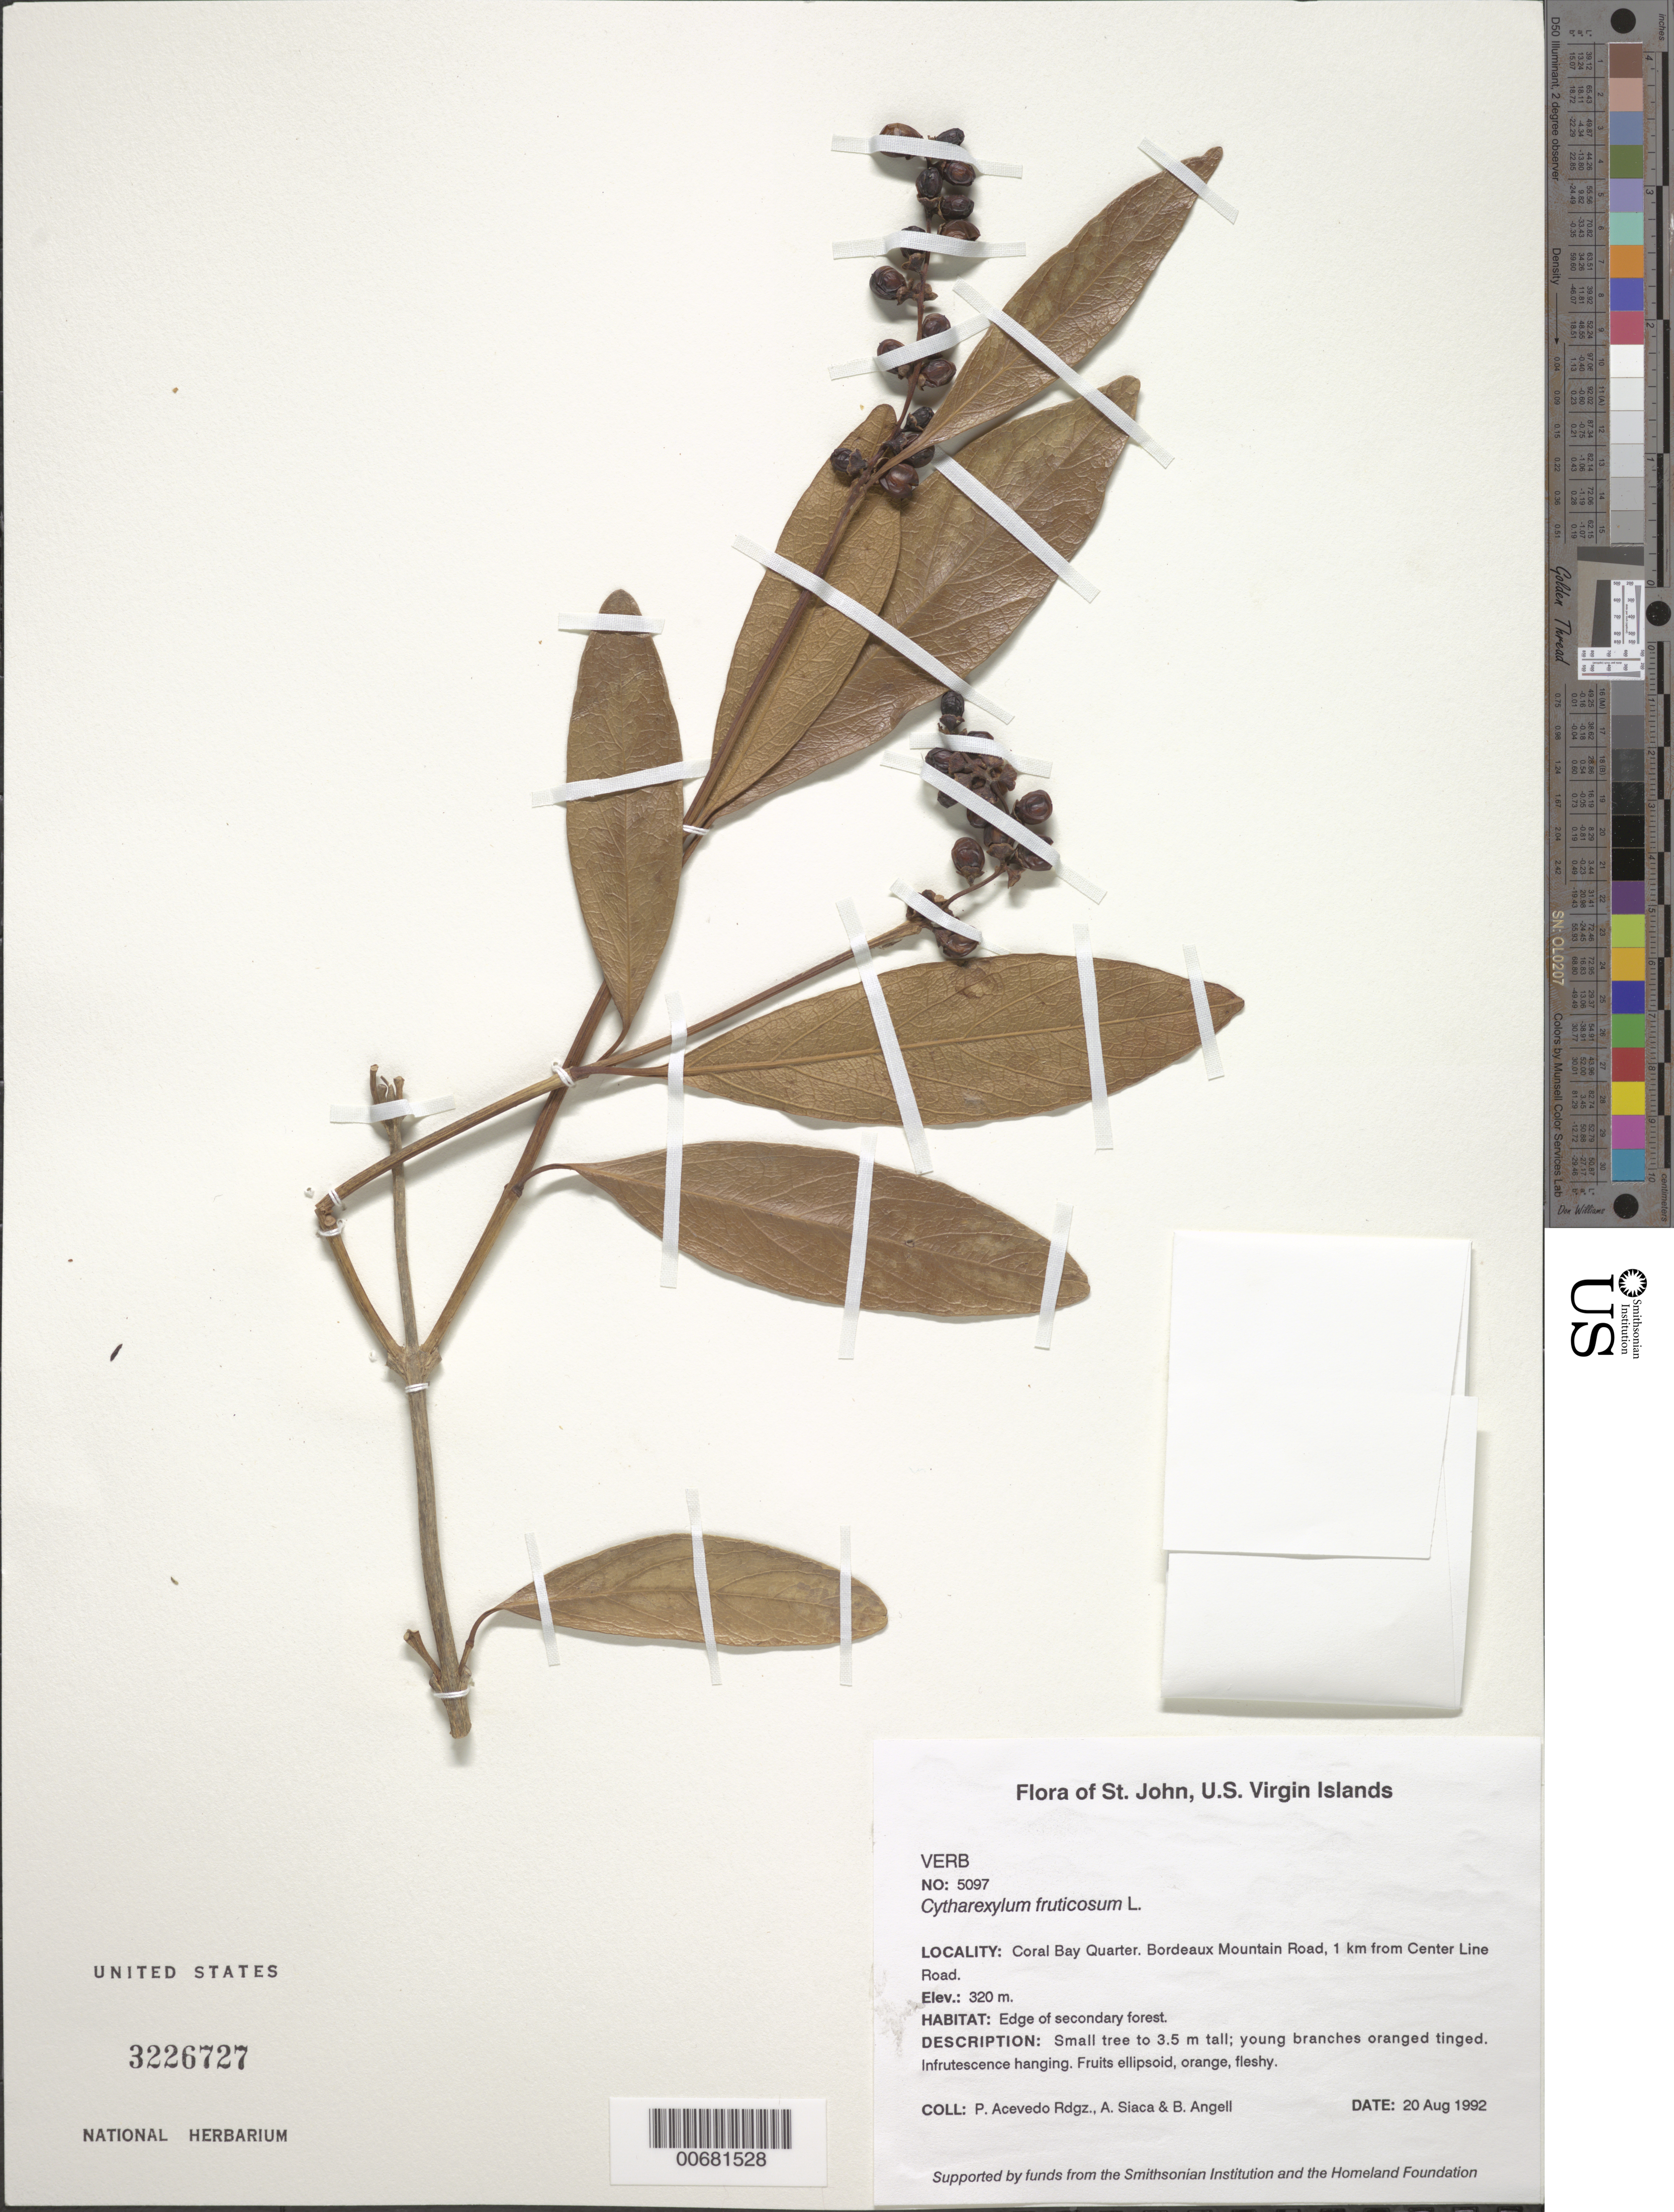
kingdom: Plantae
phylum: Tracheophyta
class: Magnoliopsida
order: Lamiales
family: Verbenaceae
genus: Citharexylum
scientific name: Citharexylum fruticosum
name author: L.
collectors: P. Acevedo-Rodr., A. Siaca & Bobbi Angell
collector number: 5097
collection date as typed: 20 Aug 1992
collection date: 1992-08-20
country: U.S. Virgin Islands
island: St. John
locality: Coral Bay Quarter; along dirt road to Bordeaux Mountain., 1 km from Center Line Road.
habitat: Edge of secondary forest.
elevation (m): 320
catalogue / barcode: US 3226727